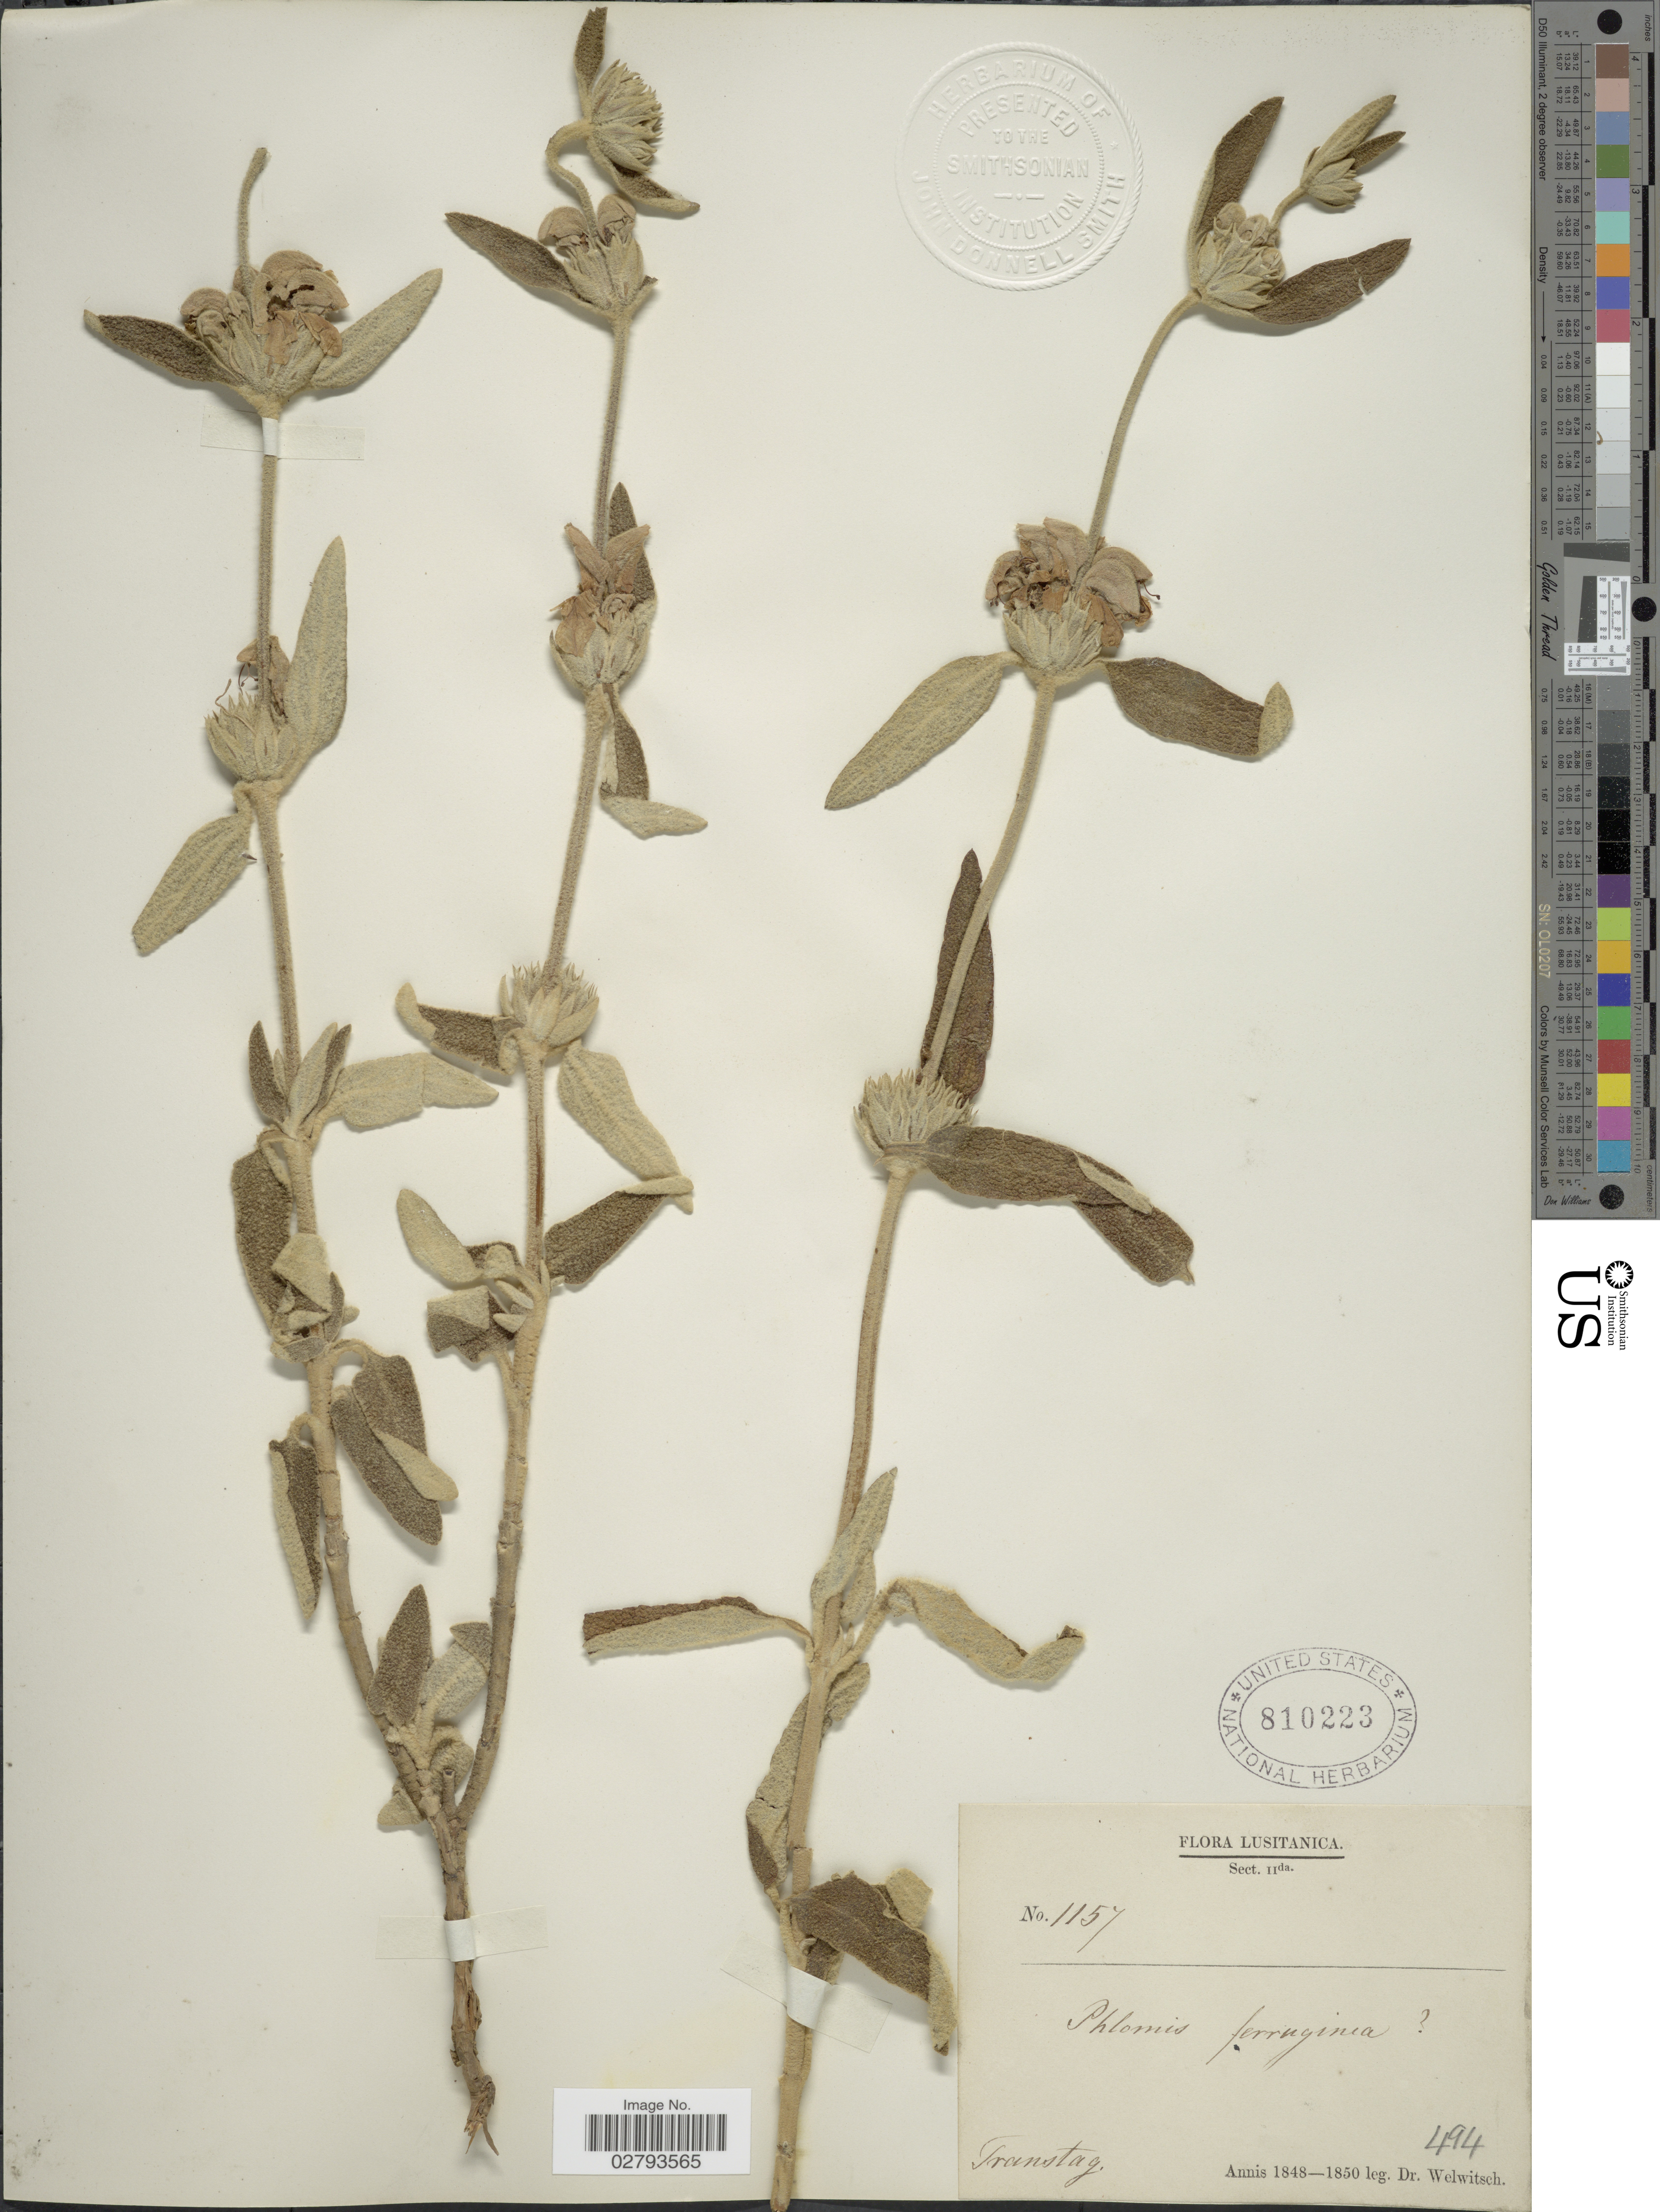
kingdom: Plantae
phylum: Tracheophyta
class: Magnoliopsida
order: Lamiales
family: Lamiaceae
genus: Phlomis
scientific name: Phlomis ferruginea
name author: Mill.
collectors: -. Welwitsch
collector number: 1157/494?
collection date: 1848/1850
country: Portugal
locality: Lusitanica. Franstag.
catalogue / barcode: US 810223